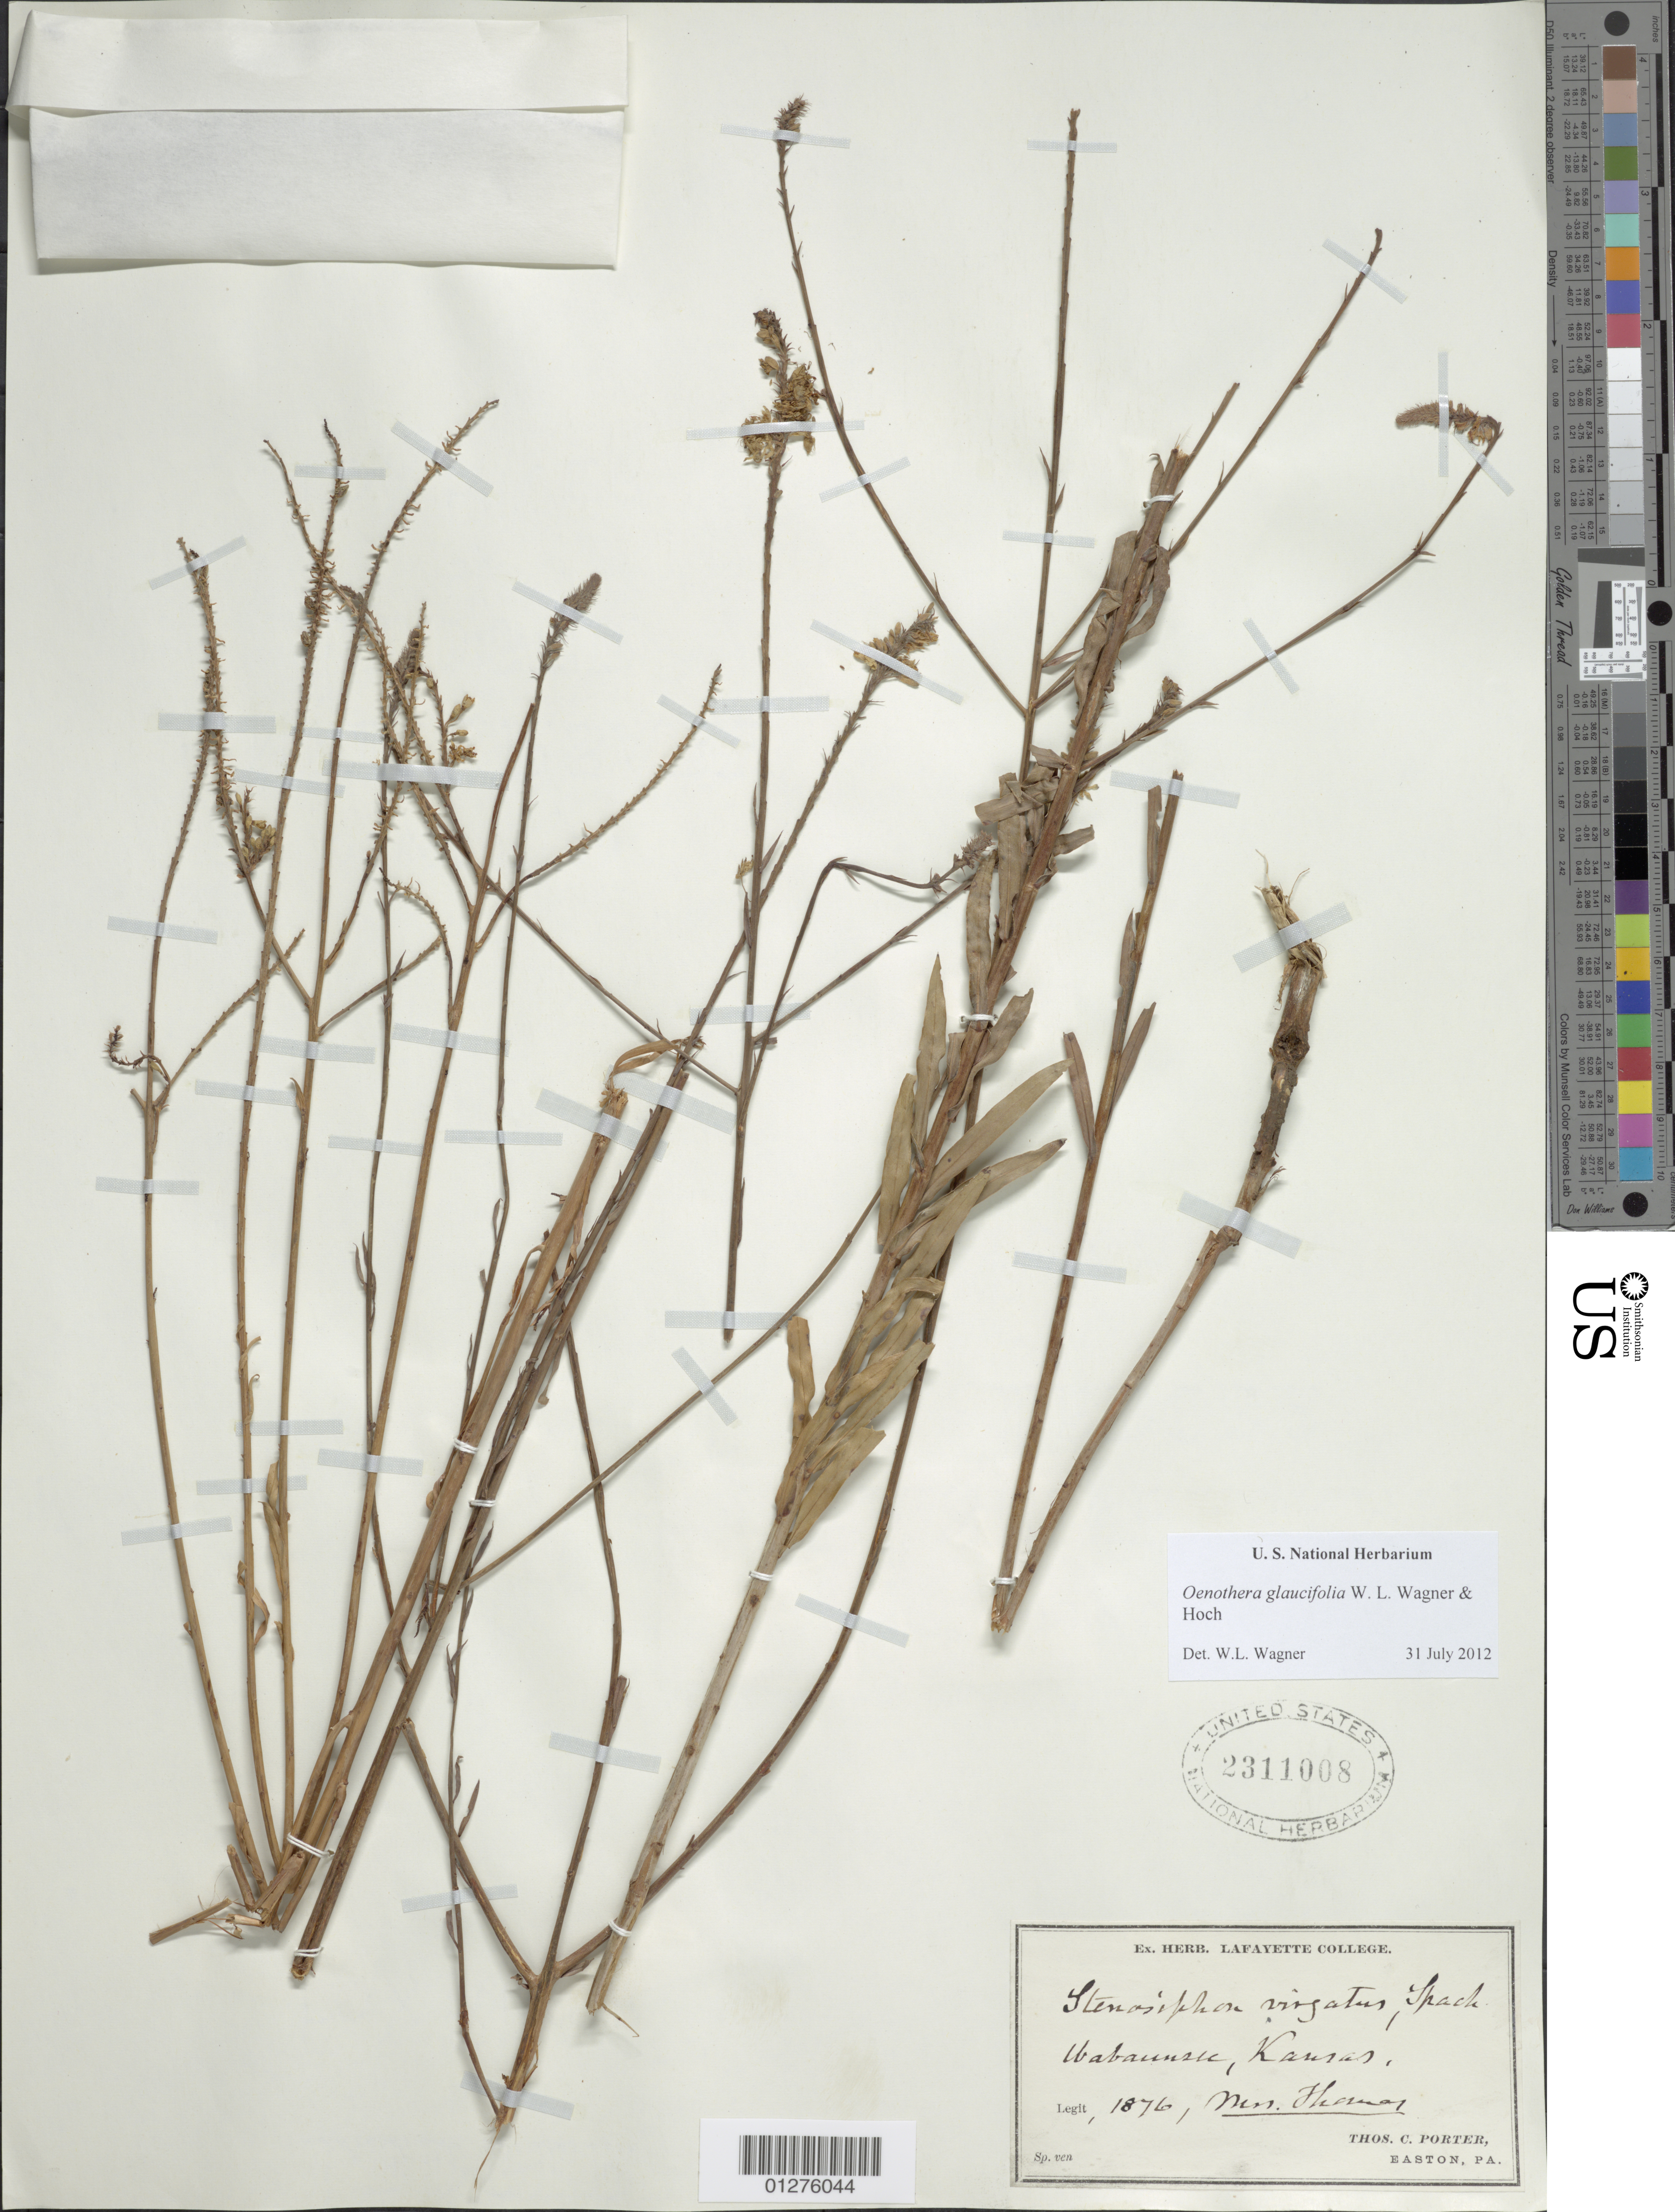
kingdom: Plantae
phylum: Tracheophyta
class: Magnoliopsida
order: Myrtales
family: Onagraceae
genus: Oenothera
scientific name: Oenothera glaucifolia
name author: W.L. Wagner & Hoch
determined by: Wagner, W. L., (BOT), Smithsonian Institution - National Museum of Natural History (UNITED STATES)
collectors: -- Thomas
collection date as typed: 1876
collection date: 1876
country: United States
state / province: Kansas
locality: Wabaunsee.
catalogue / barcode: US 2311008